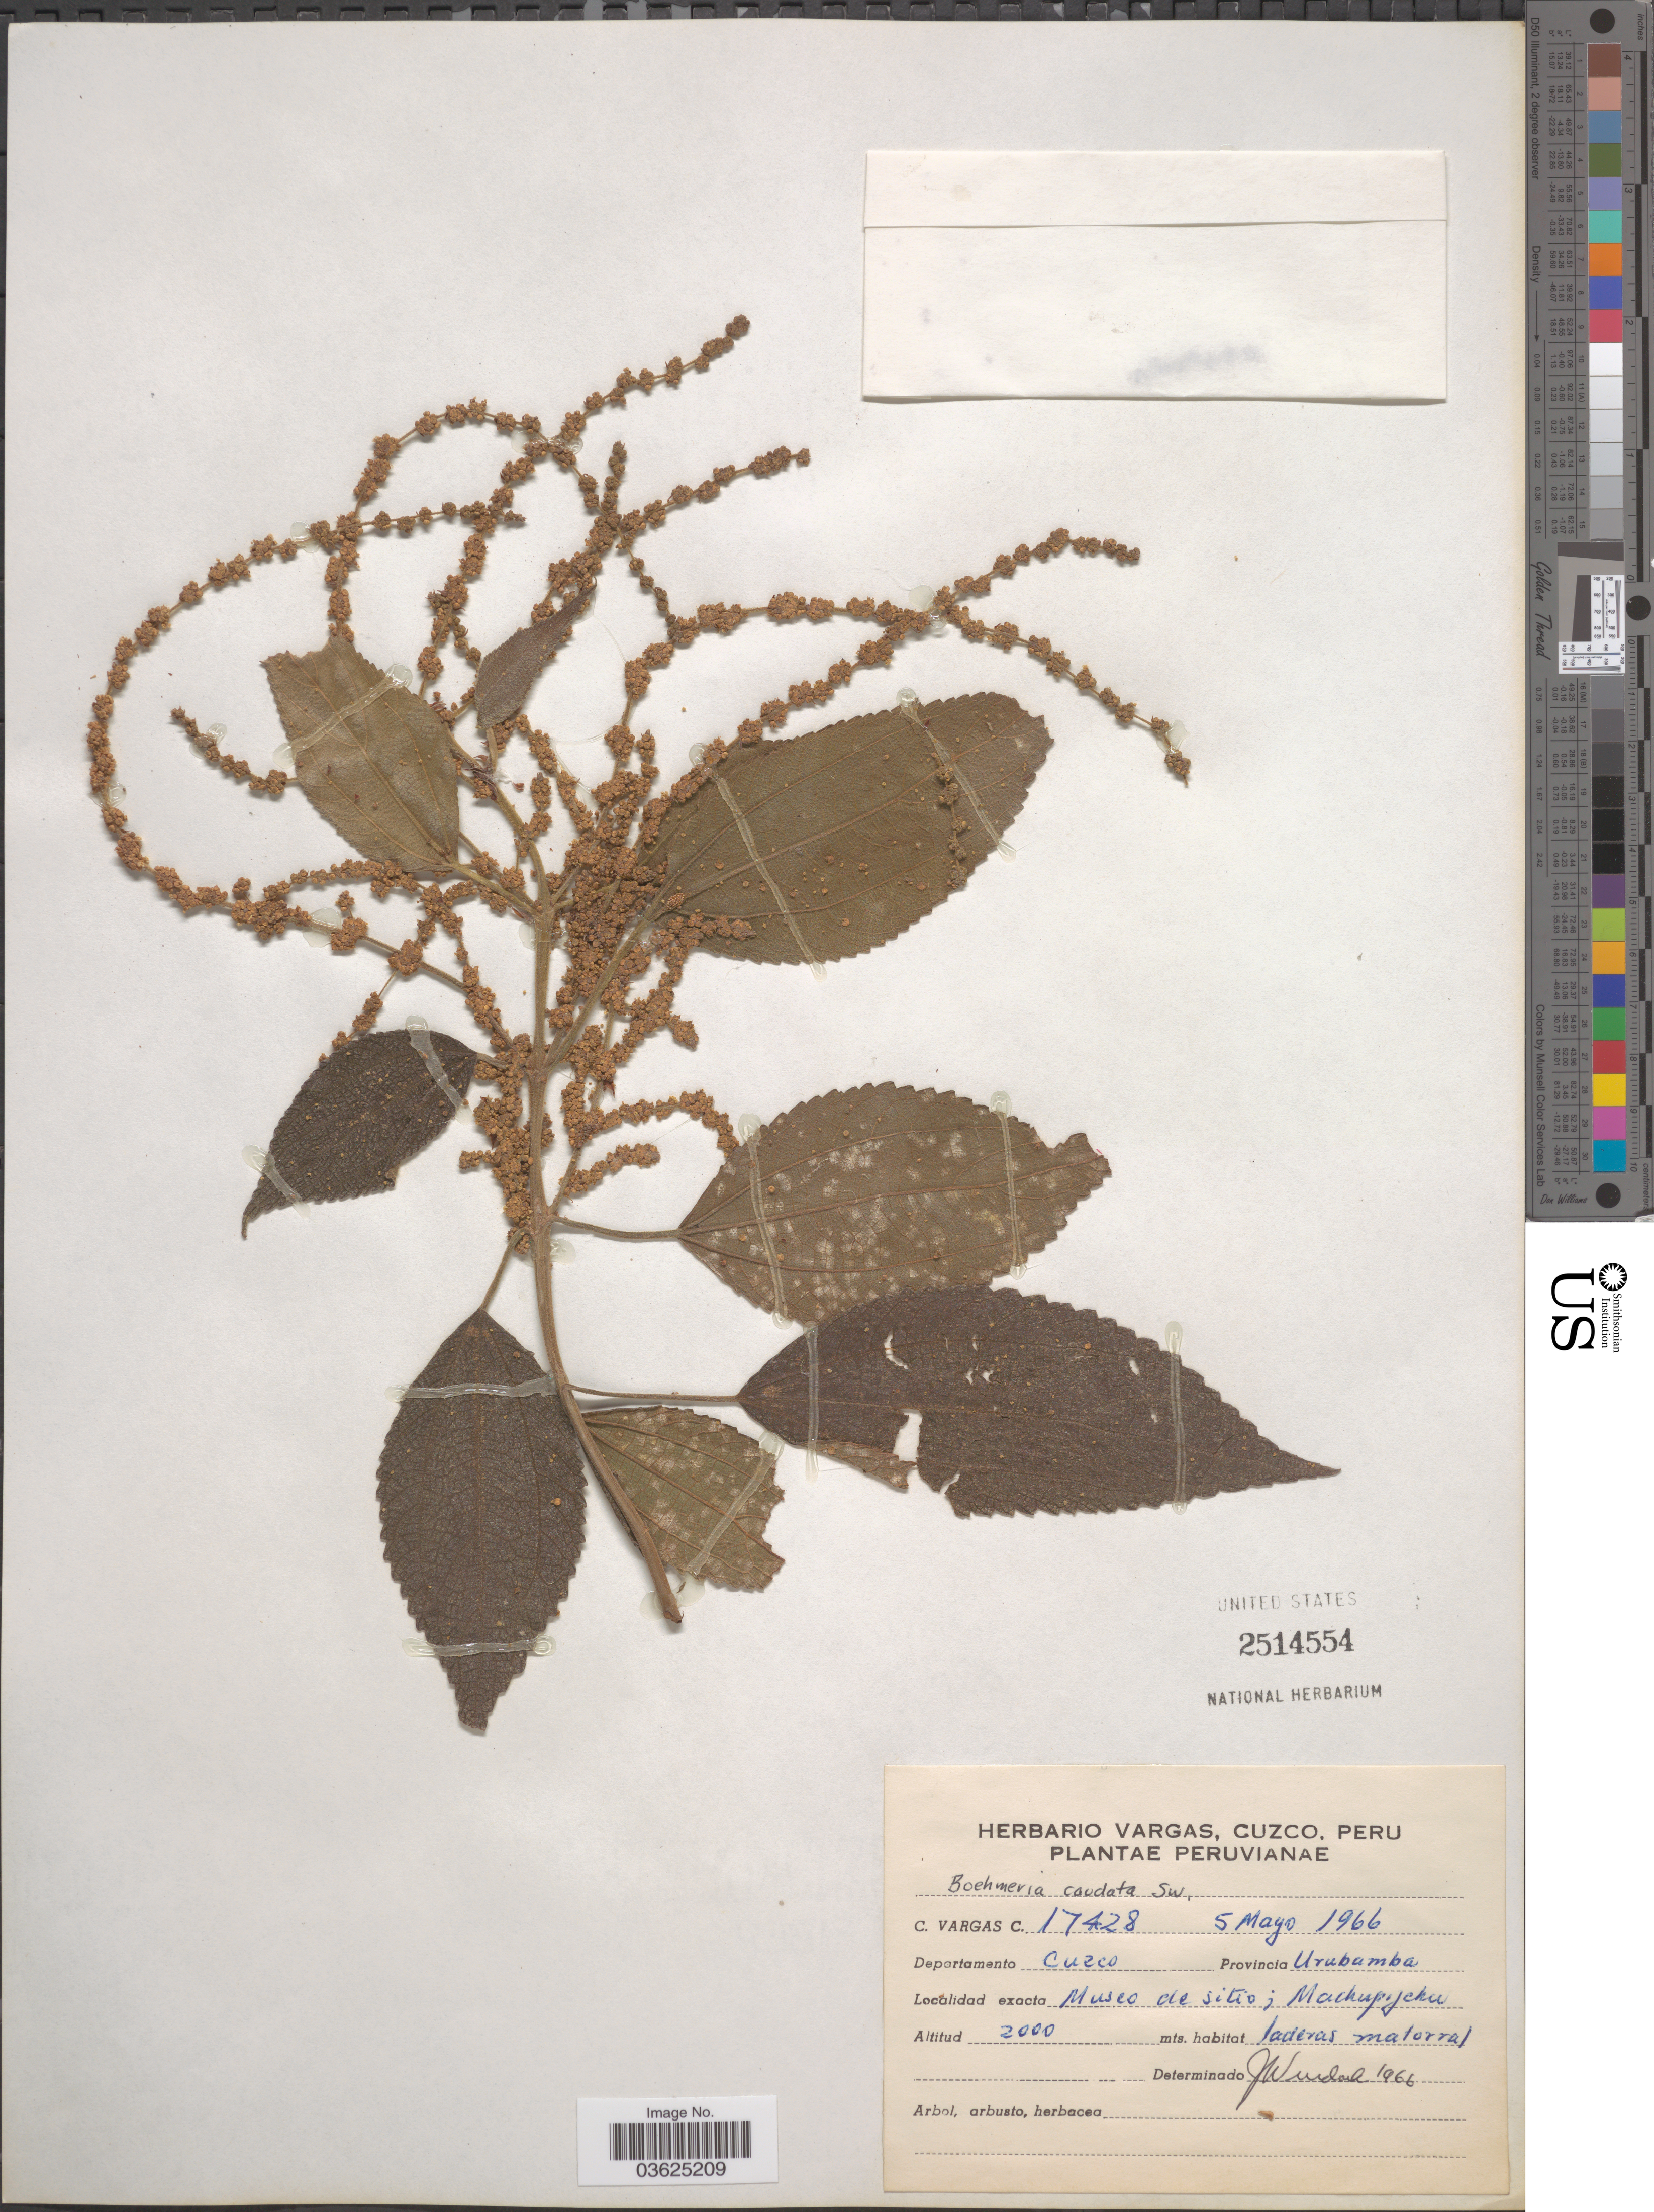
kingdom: Plantae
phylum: Tracheophyta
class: Magnoliopsida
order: Rosales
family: Urticaceae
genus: Boehmeria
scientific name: Boehmeria caudata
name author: Sw.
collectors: C. Vargas Calderón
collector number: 17428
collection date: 1966-05-05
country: Peru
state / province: Cusco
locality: Departamento Cuzco. Provincia Urubamba. Museo de Sitio; Machupijchu.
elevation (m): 2000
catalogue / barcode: US 2514554